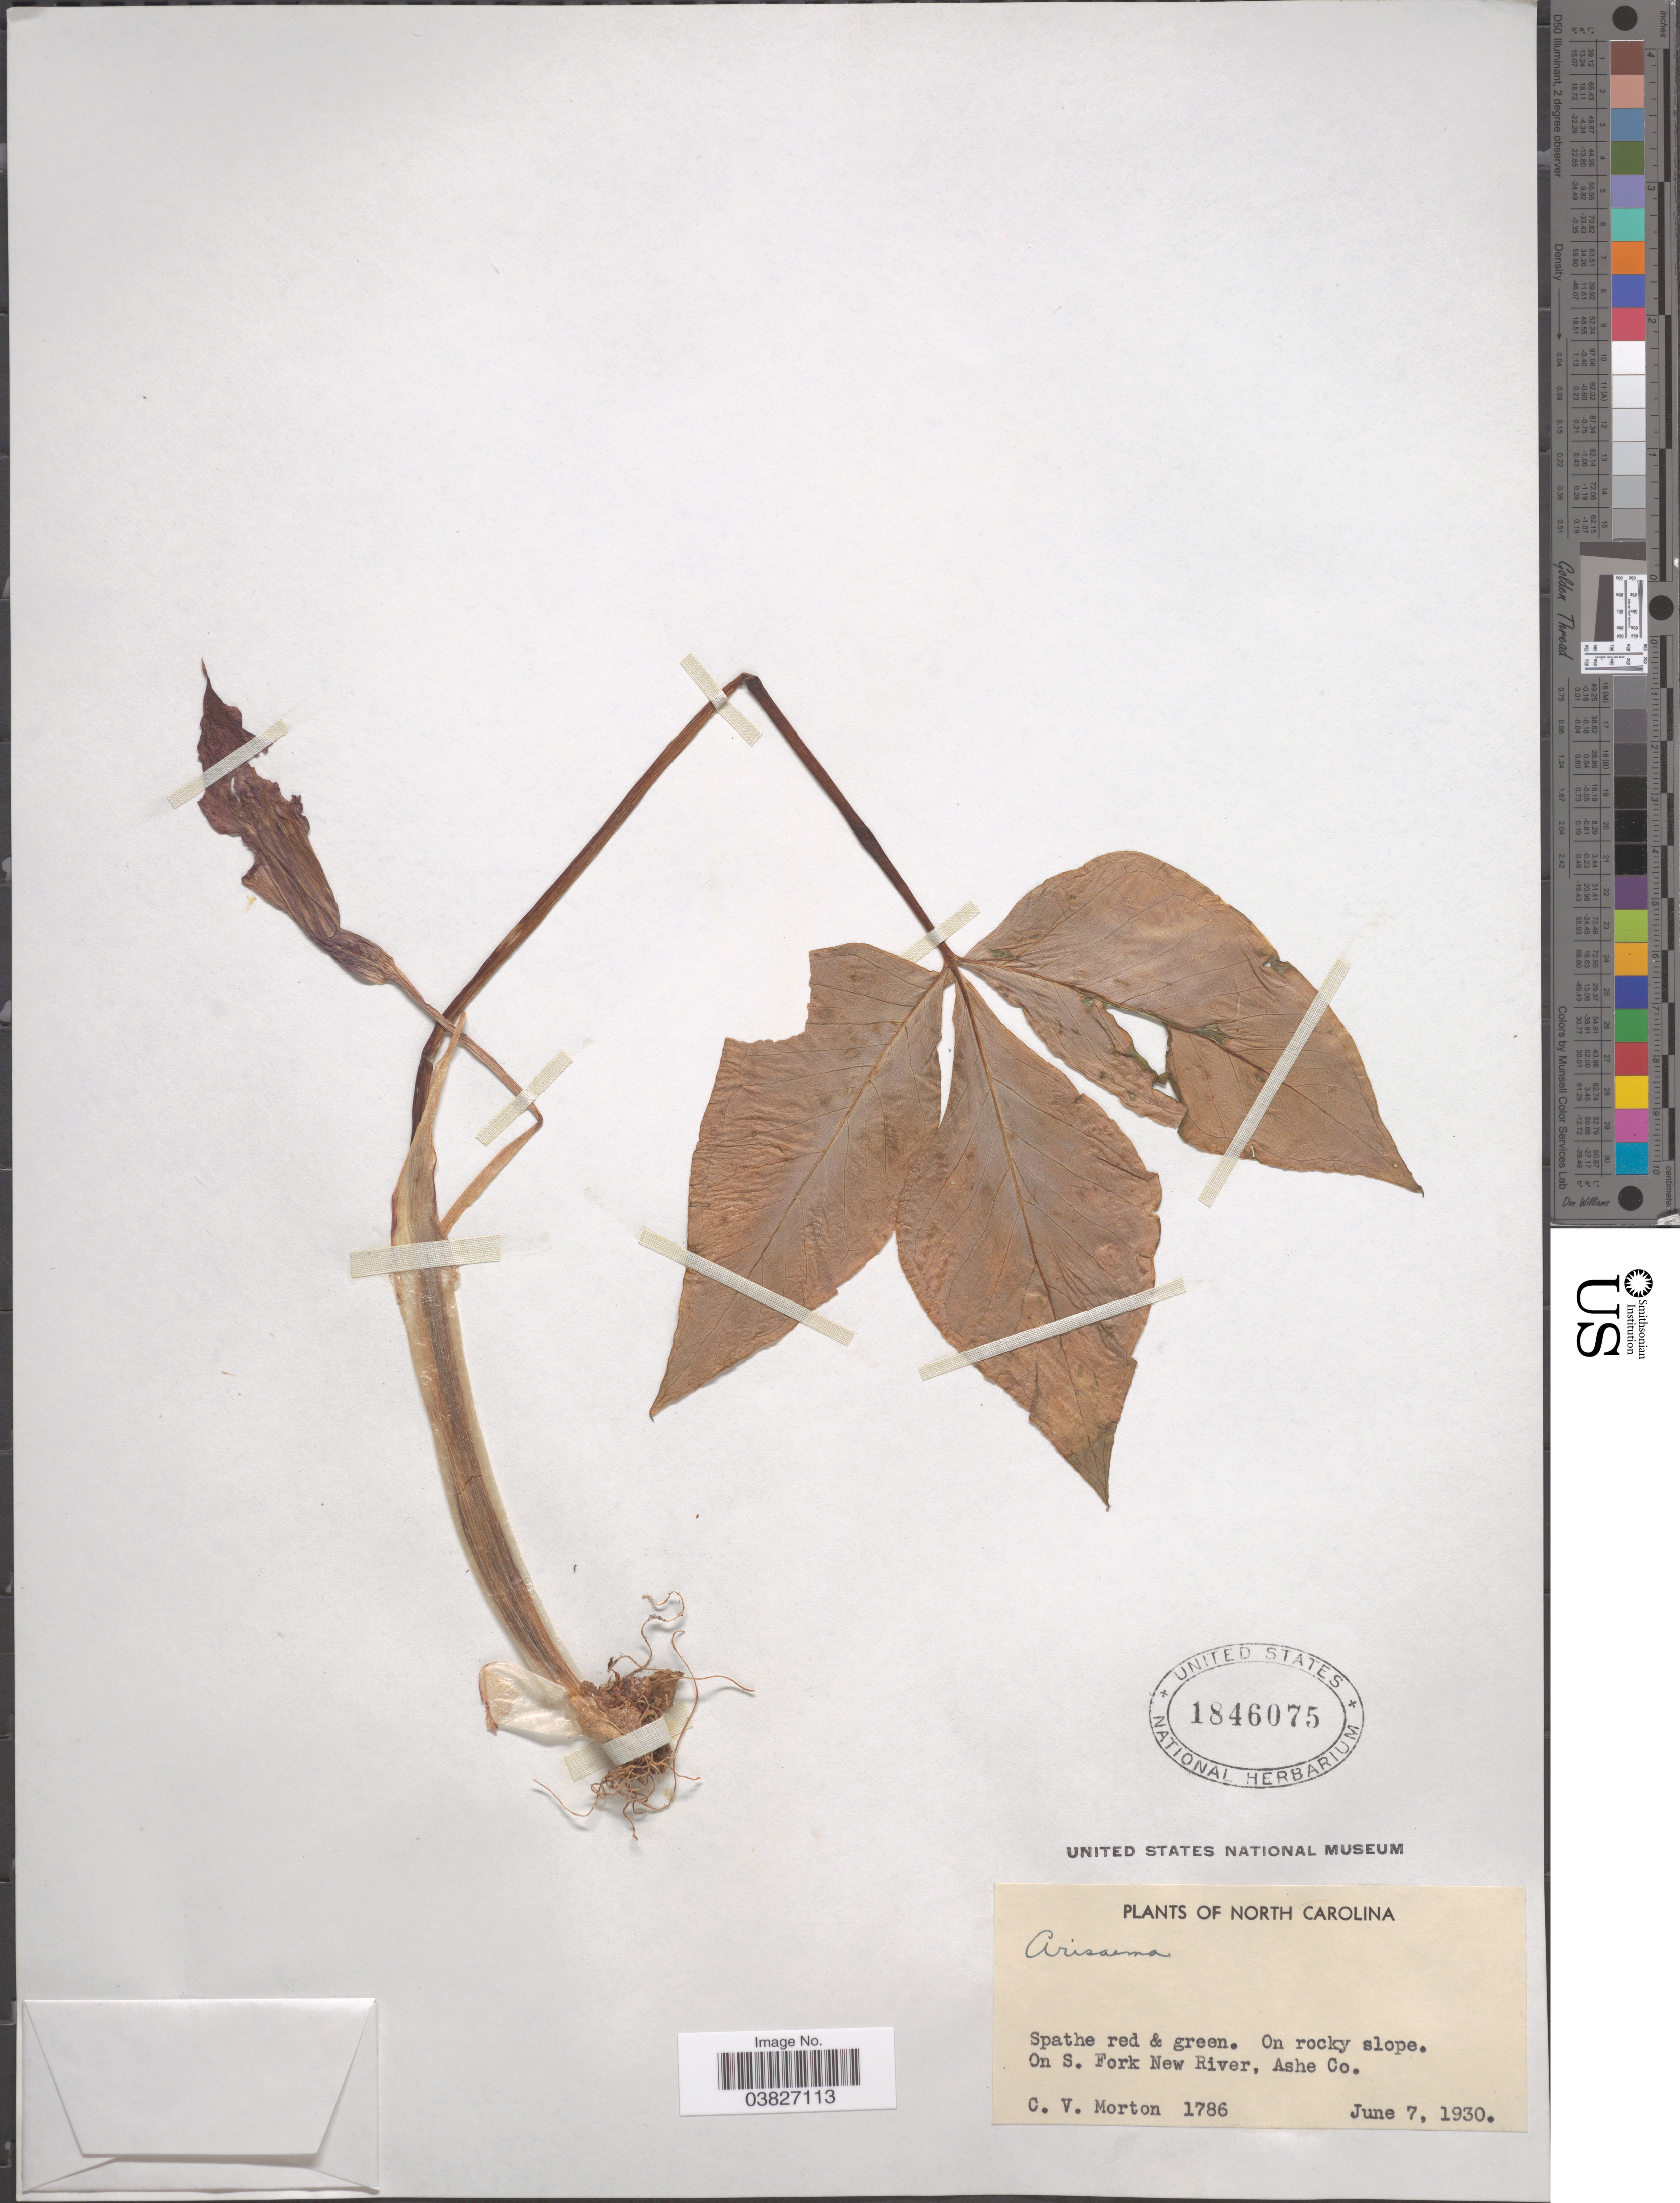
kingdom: Plantae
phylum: Tracheophyta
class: Liliopsida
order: Alismatales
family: Araceae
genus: Arisaema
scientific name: Arisaema triphyllum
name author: (L.) Schott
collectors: C. V. Morton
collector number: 1786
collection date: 1930-06-07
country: United States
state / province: North Carolina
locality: On S. Fork New River, Ashe Co.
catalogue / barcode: US 1846075